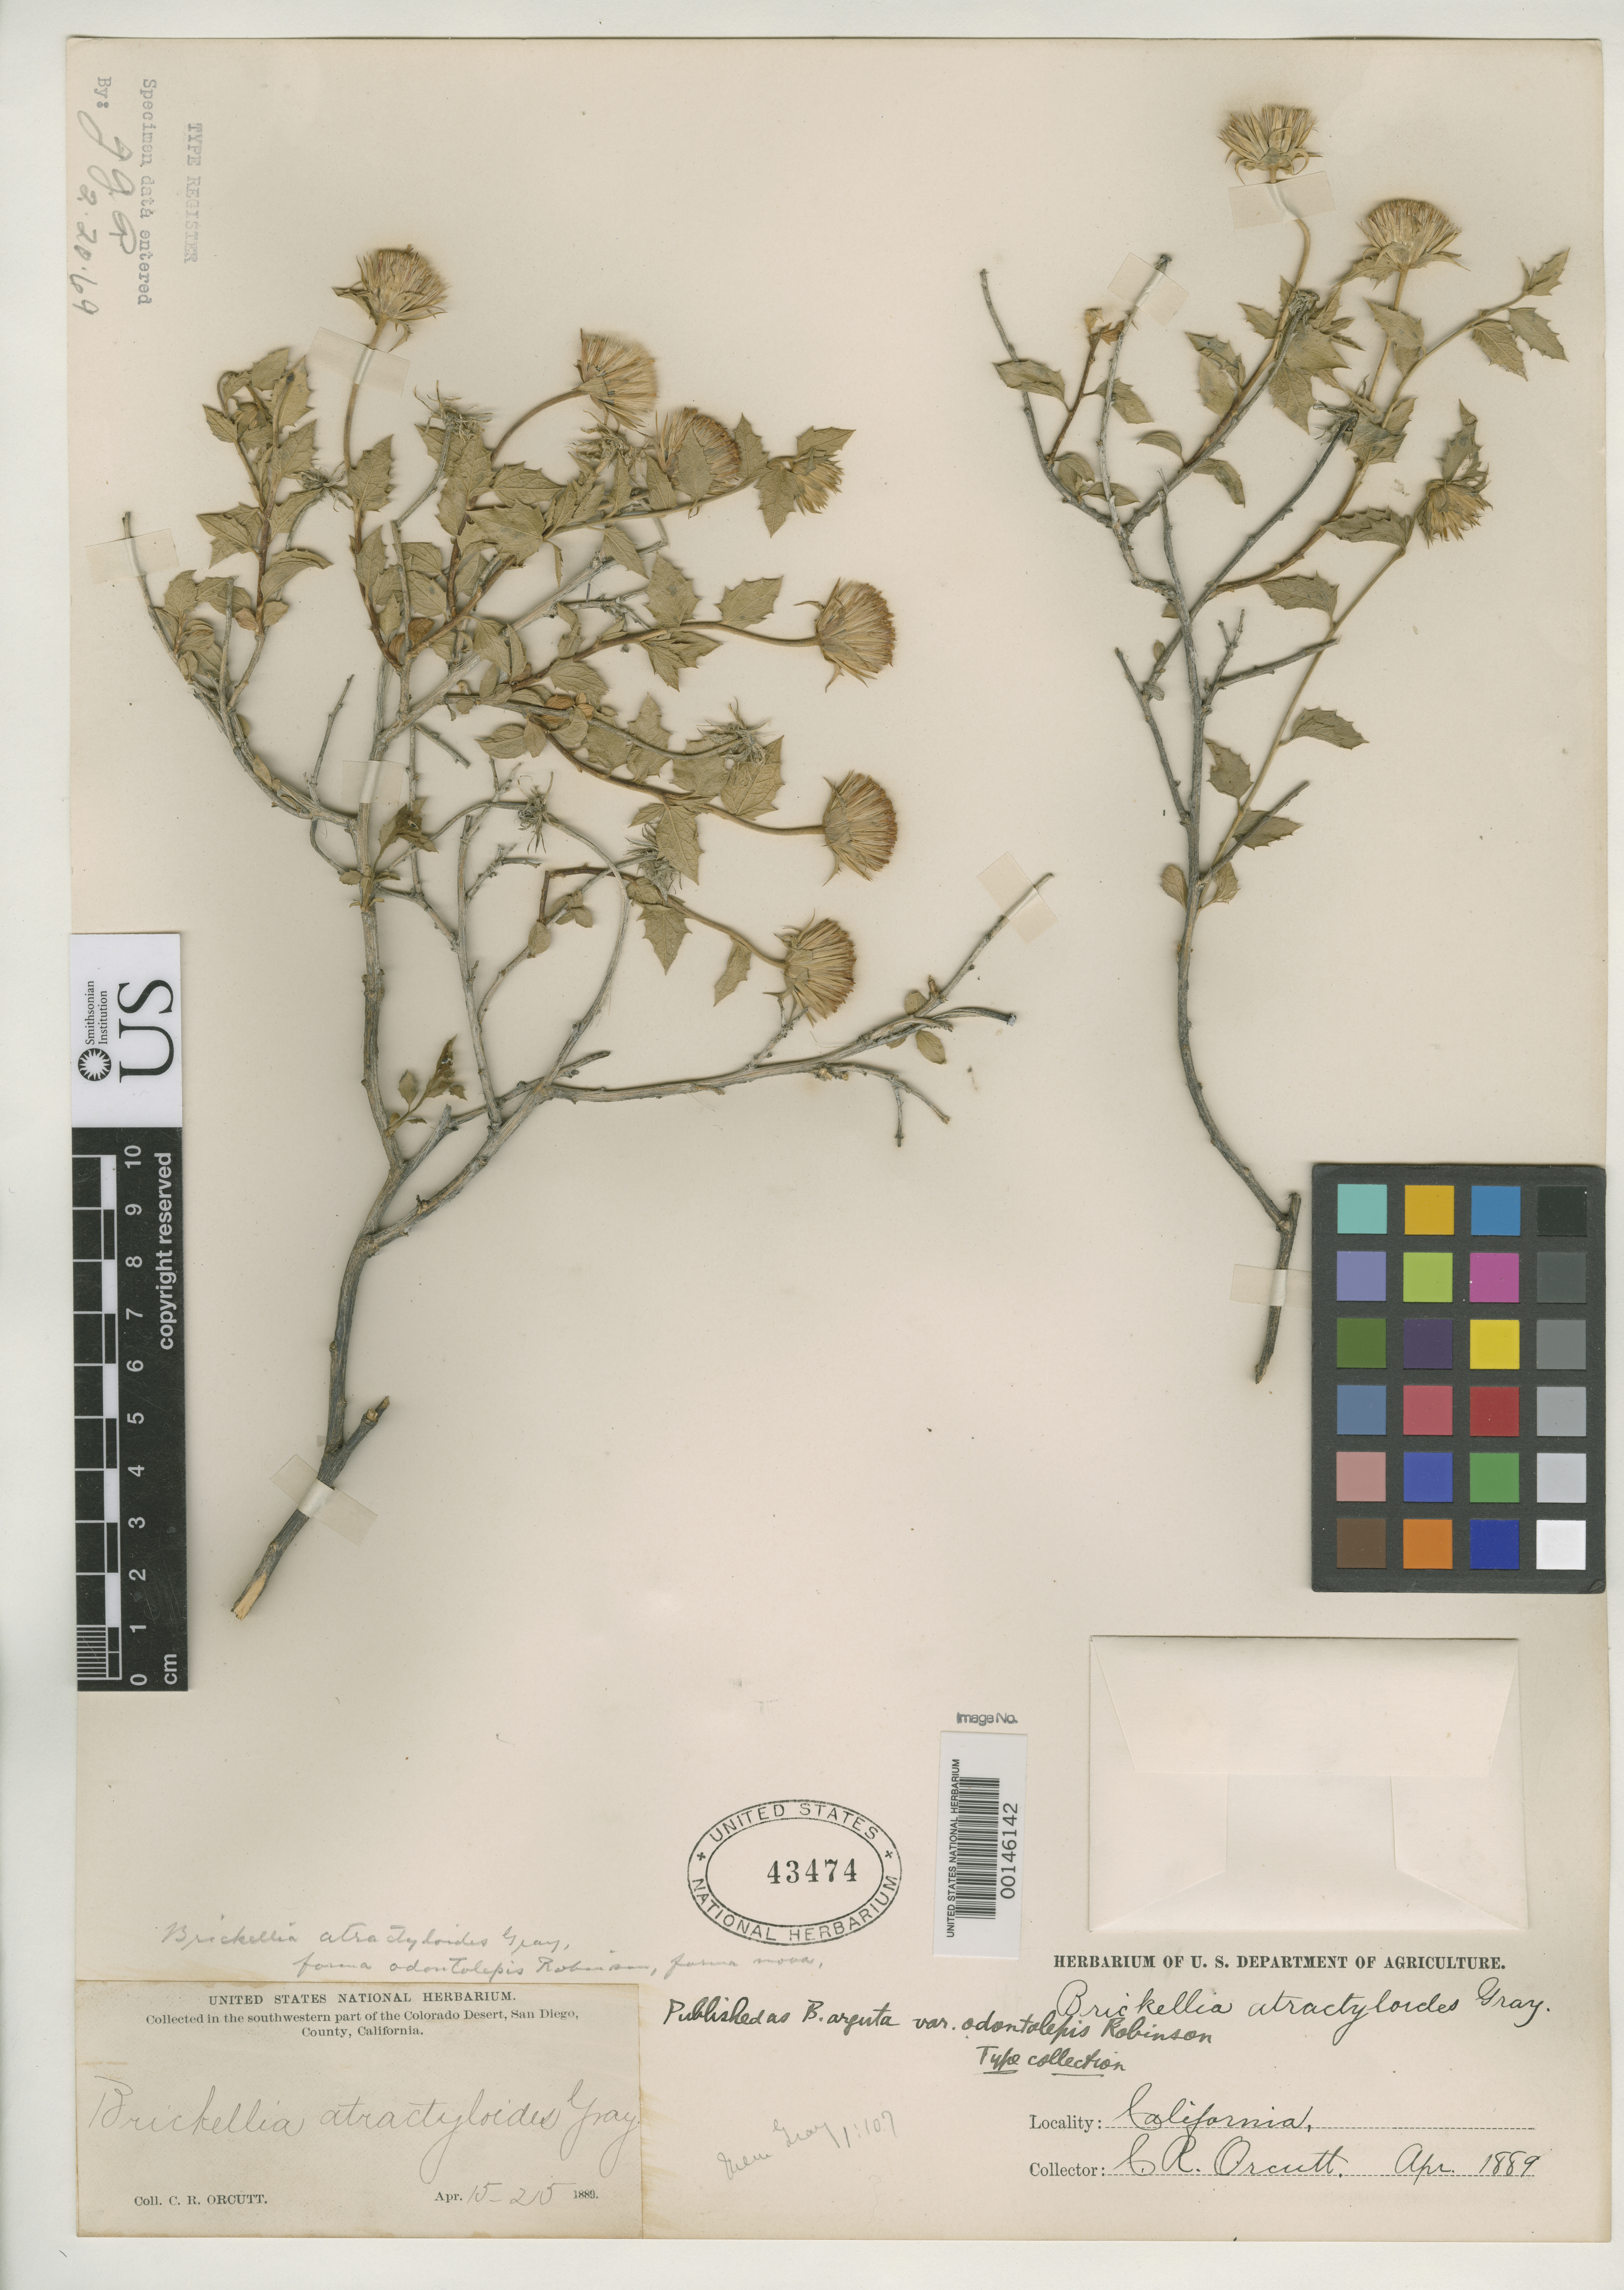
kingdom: Plantae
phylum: Tracheophyta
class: Magnoliopsida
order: Asterales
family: Asteraceae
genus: Brickellia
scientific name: Brickellia arguta var. odontolepis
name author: B.L. Rob.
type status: Type Collection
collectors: C. R. Orcutt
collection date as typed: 15 Apr 1889 to 25 Apr 1889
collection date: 1889-04-15/1889-04-25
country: United States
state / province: California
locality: Colorado Desert.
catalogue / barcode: US 43474